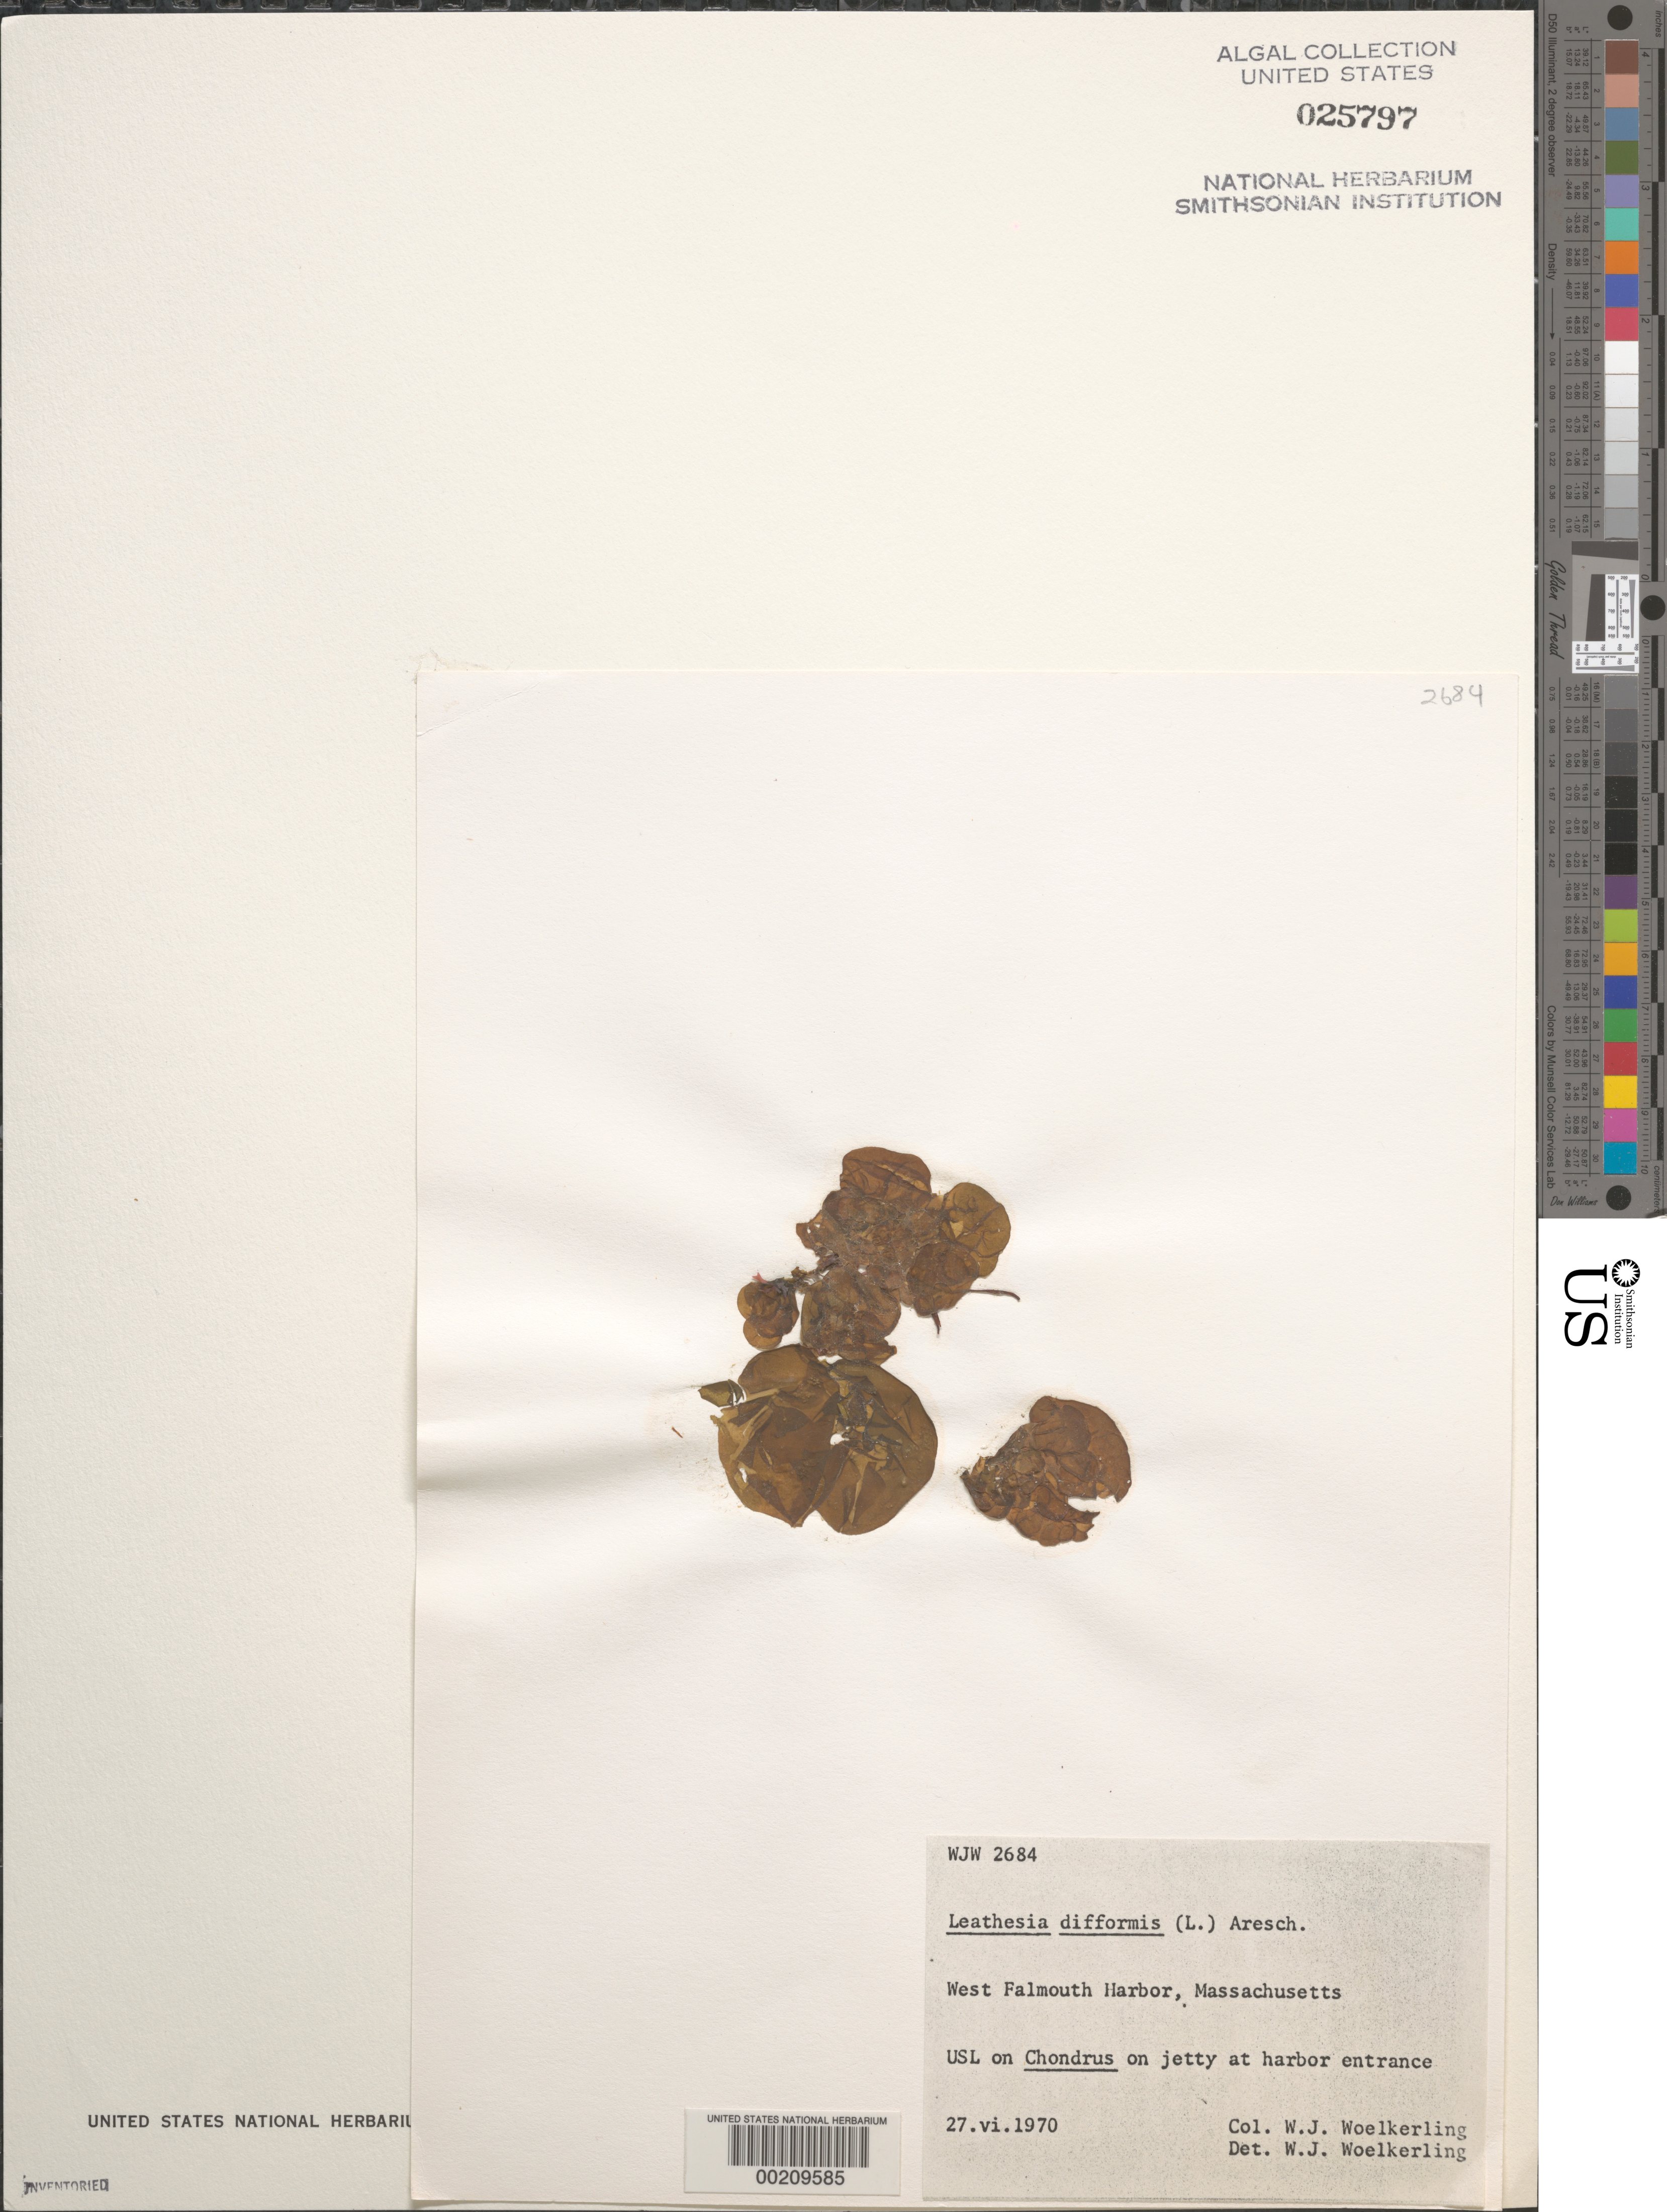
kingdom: Chromista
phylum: Ochrophyta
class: Phaeophyceae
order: Ectocarpales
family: Chordariaceae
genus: Leathesia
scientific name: Leathesia difformis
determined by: Woelkerling, W. J.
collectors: W. Woelkerling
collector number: WJW 2684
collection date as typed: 27 Jun 1970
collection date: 1970-06-27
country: United States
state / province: Massachusetts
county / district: Barnstable County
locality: West Falmouth Harbor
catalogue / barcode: US 25797